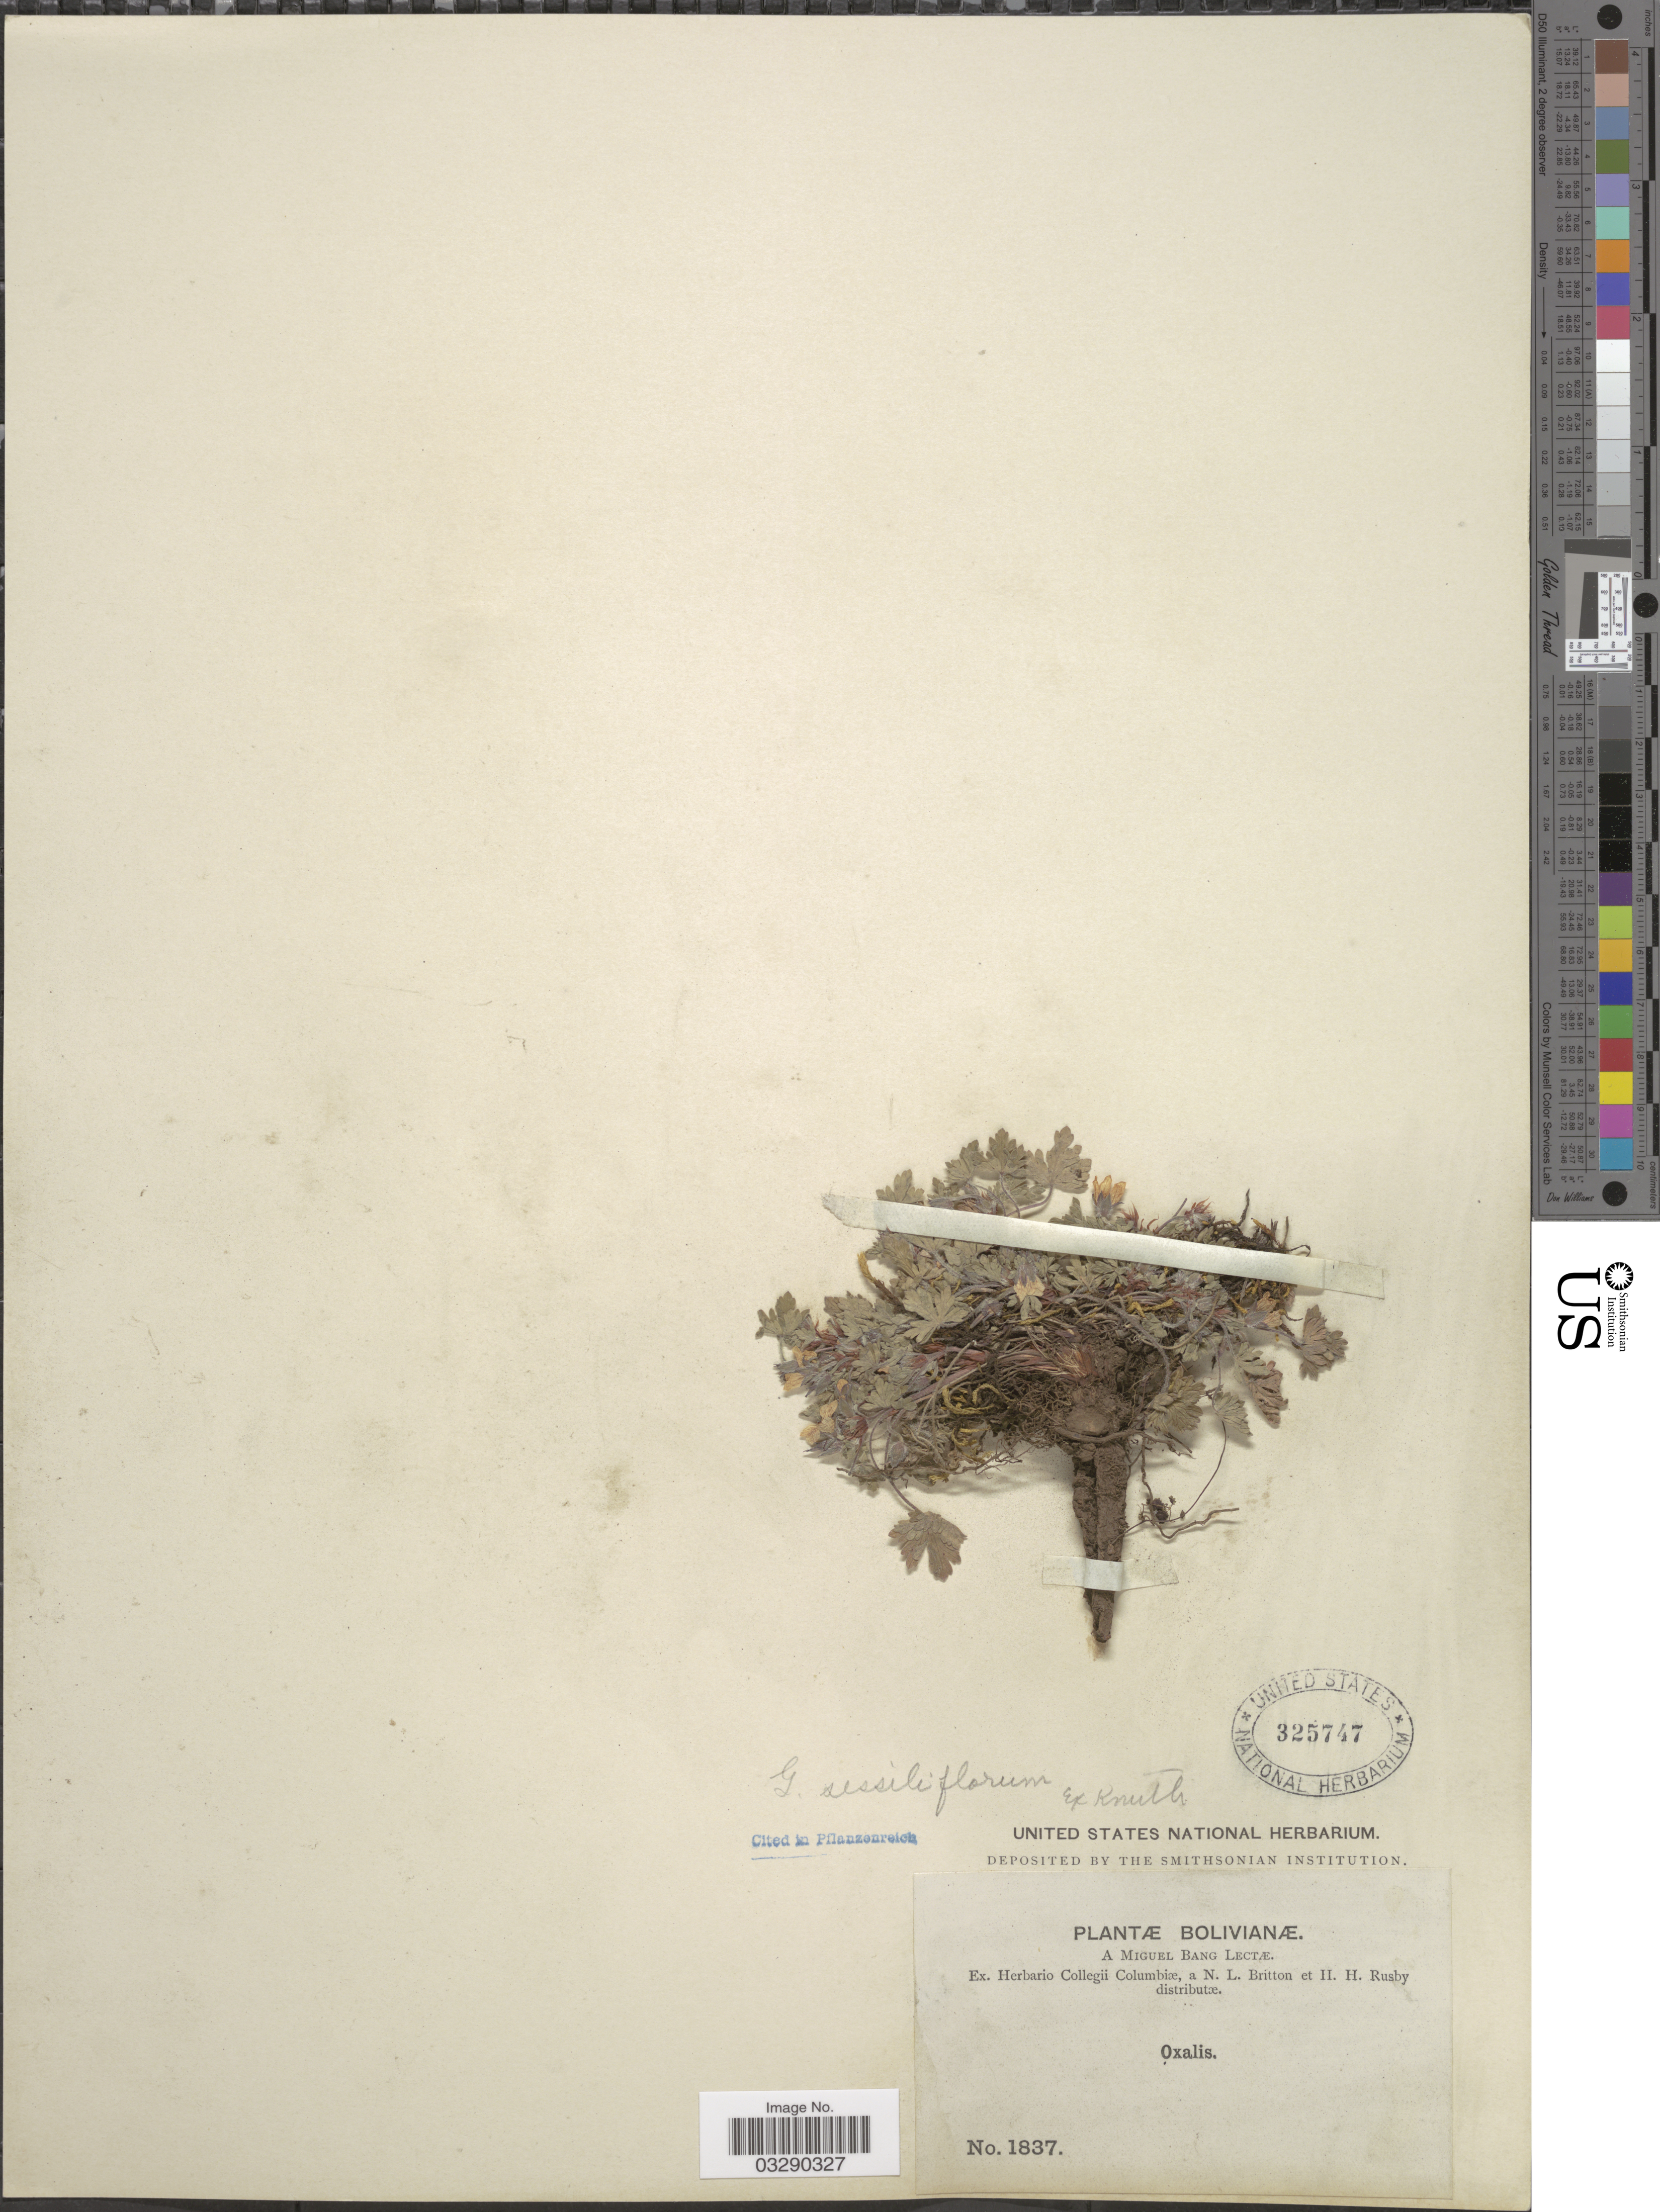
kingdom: Plantae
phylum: Tracheophyta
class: Magnoliopsida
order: Geraniales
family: Geraniaceae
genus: Geranium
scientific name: Geranium sessiliflorum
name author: Cav.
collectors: M. Bang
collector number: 1837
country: Bolivia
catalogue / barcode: US 325747